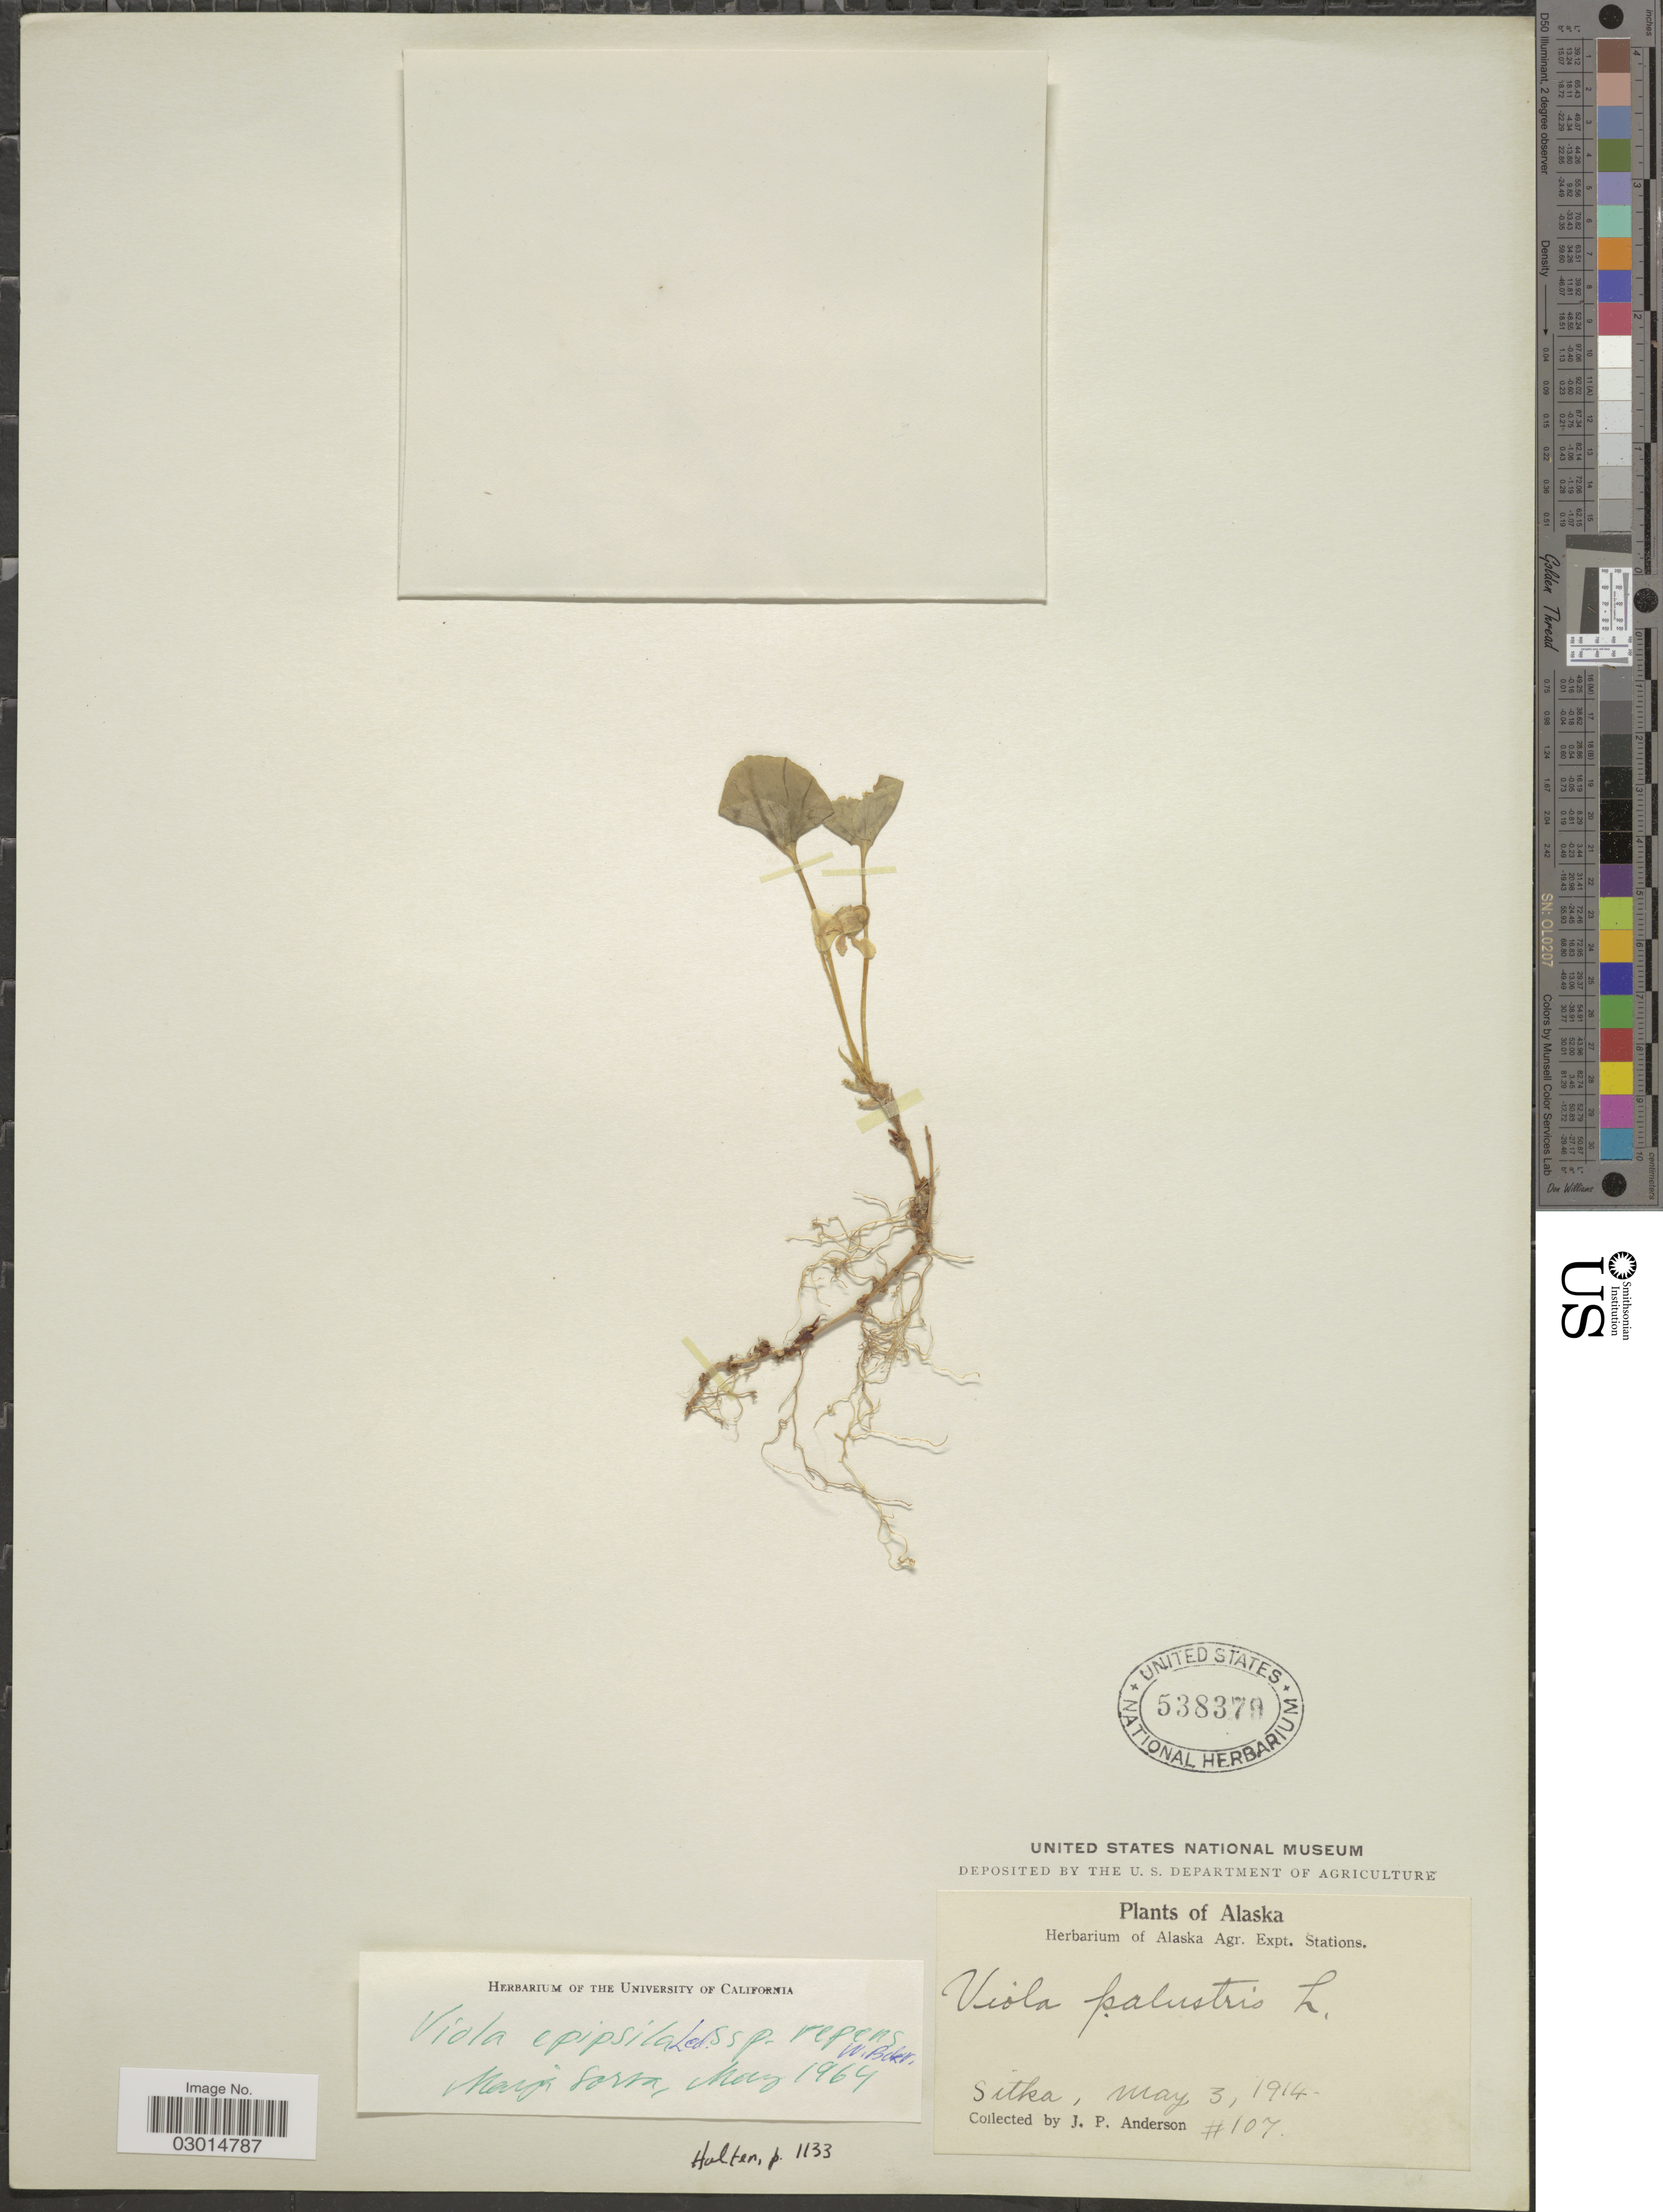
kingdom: Plantae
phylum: Tracheophyta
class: Magnoliopsida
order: Malpighiales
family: Violaceae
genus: Viola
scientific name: Viola epipsila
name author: Ledeb.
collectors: J. P. Anderson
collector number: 107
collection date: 1914-05-03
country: United States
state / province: Alaska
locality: Sitka.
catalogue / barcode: US 538379